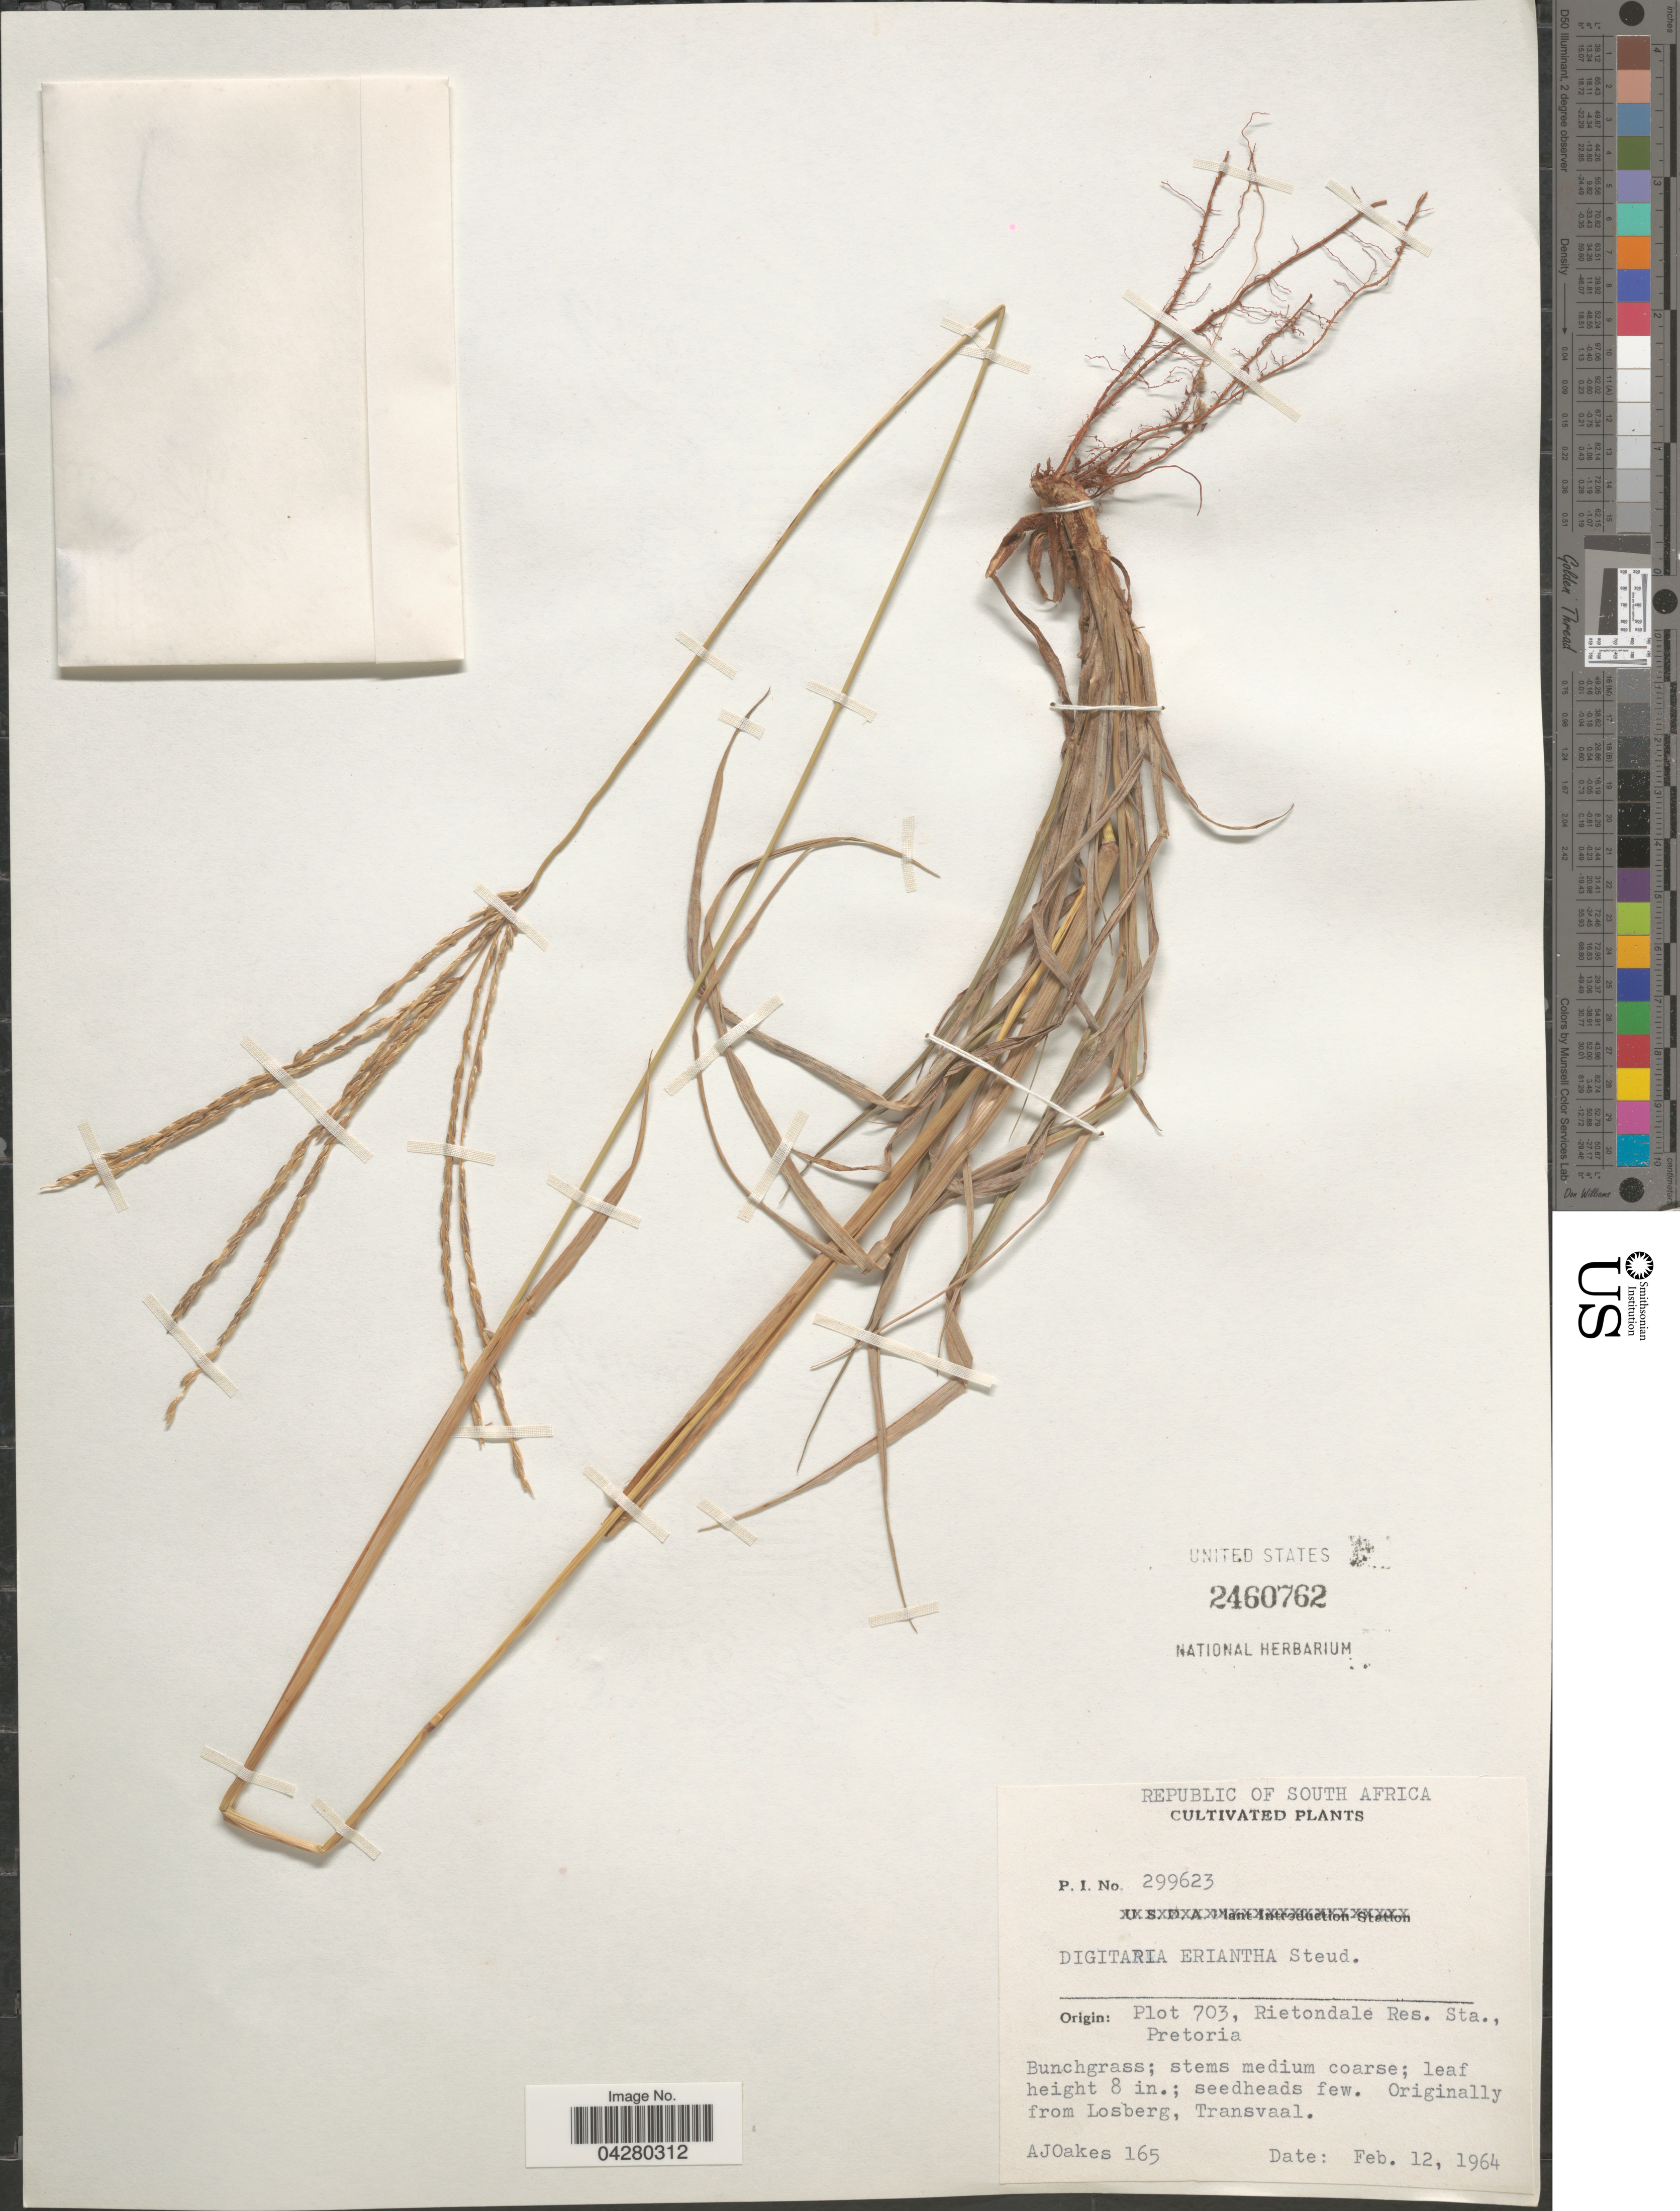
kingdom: Plantae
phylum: Tracheophyta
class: Liliopsida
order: Poales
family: Poaceae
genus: Digitaria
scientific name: Digitaria eriantha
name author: Steud.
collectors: A. Oakes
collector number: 165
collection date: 1964-02-12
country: South Africa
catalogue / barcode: US 2460762